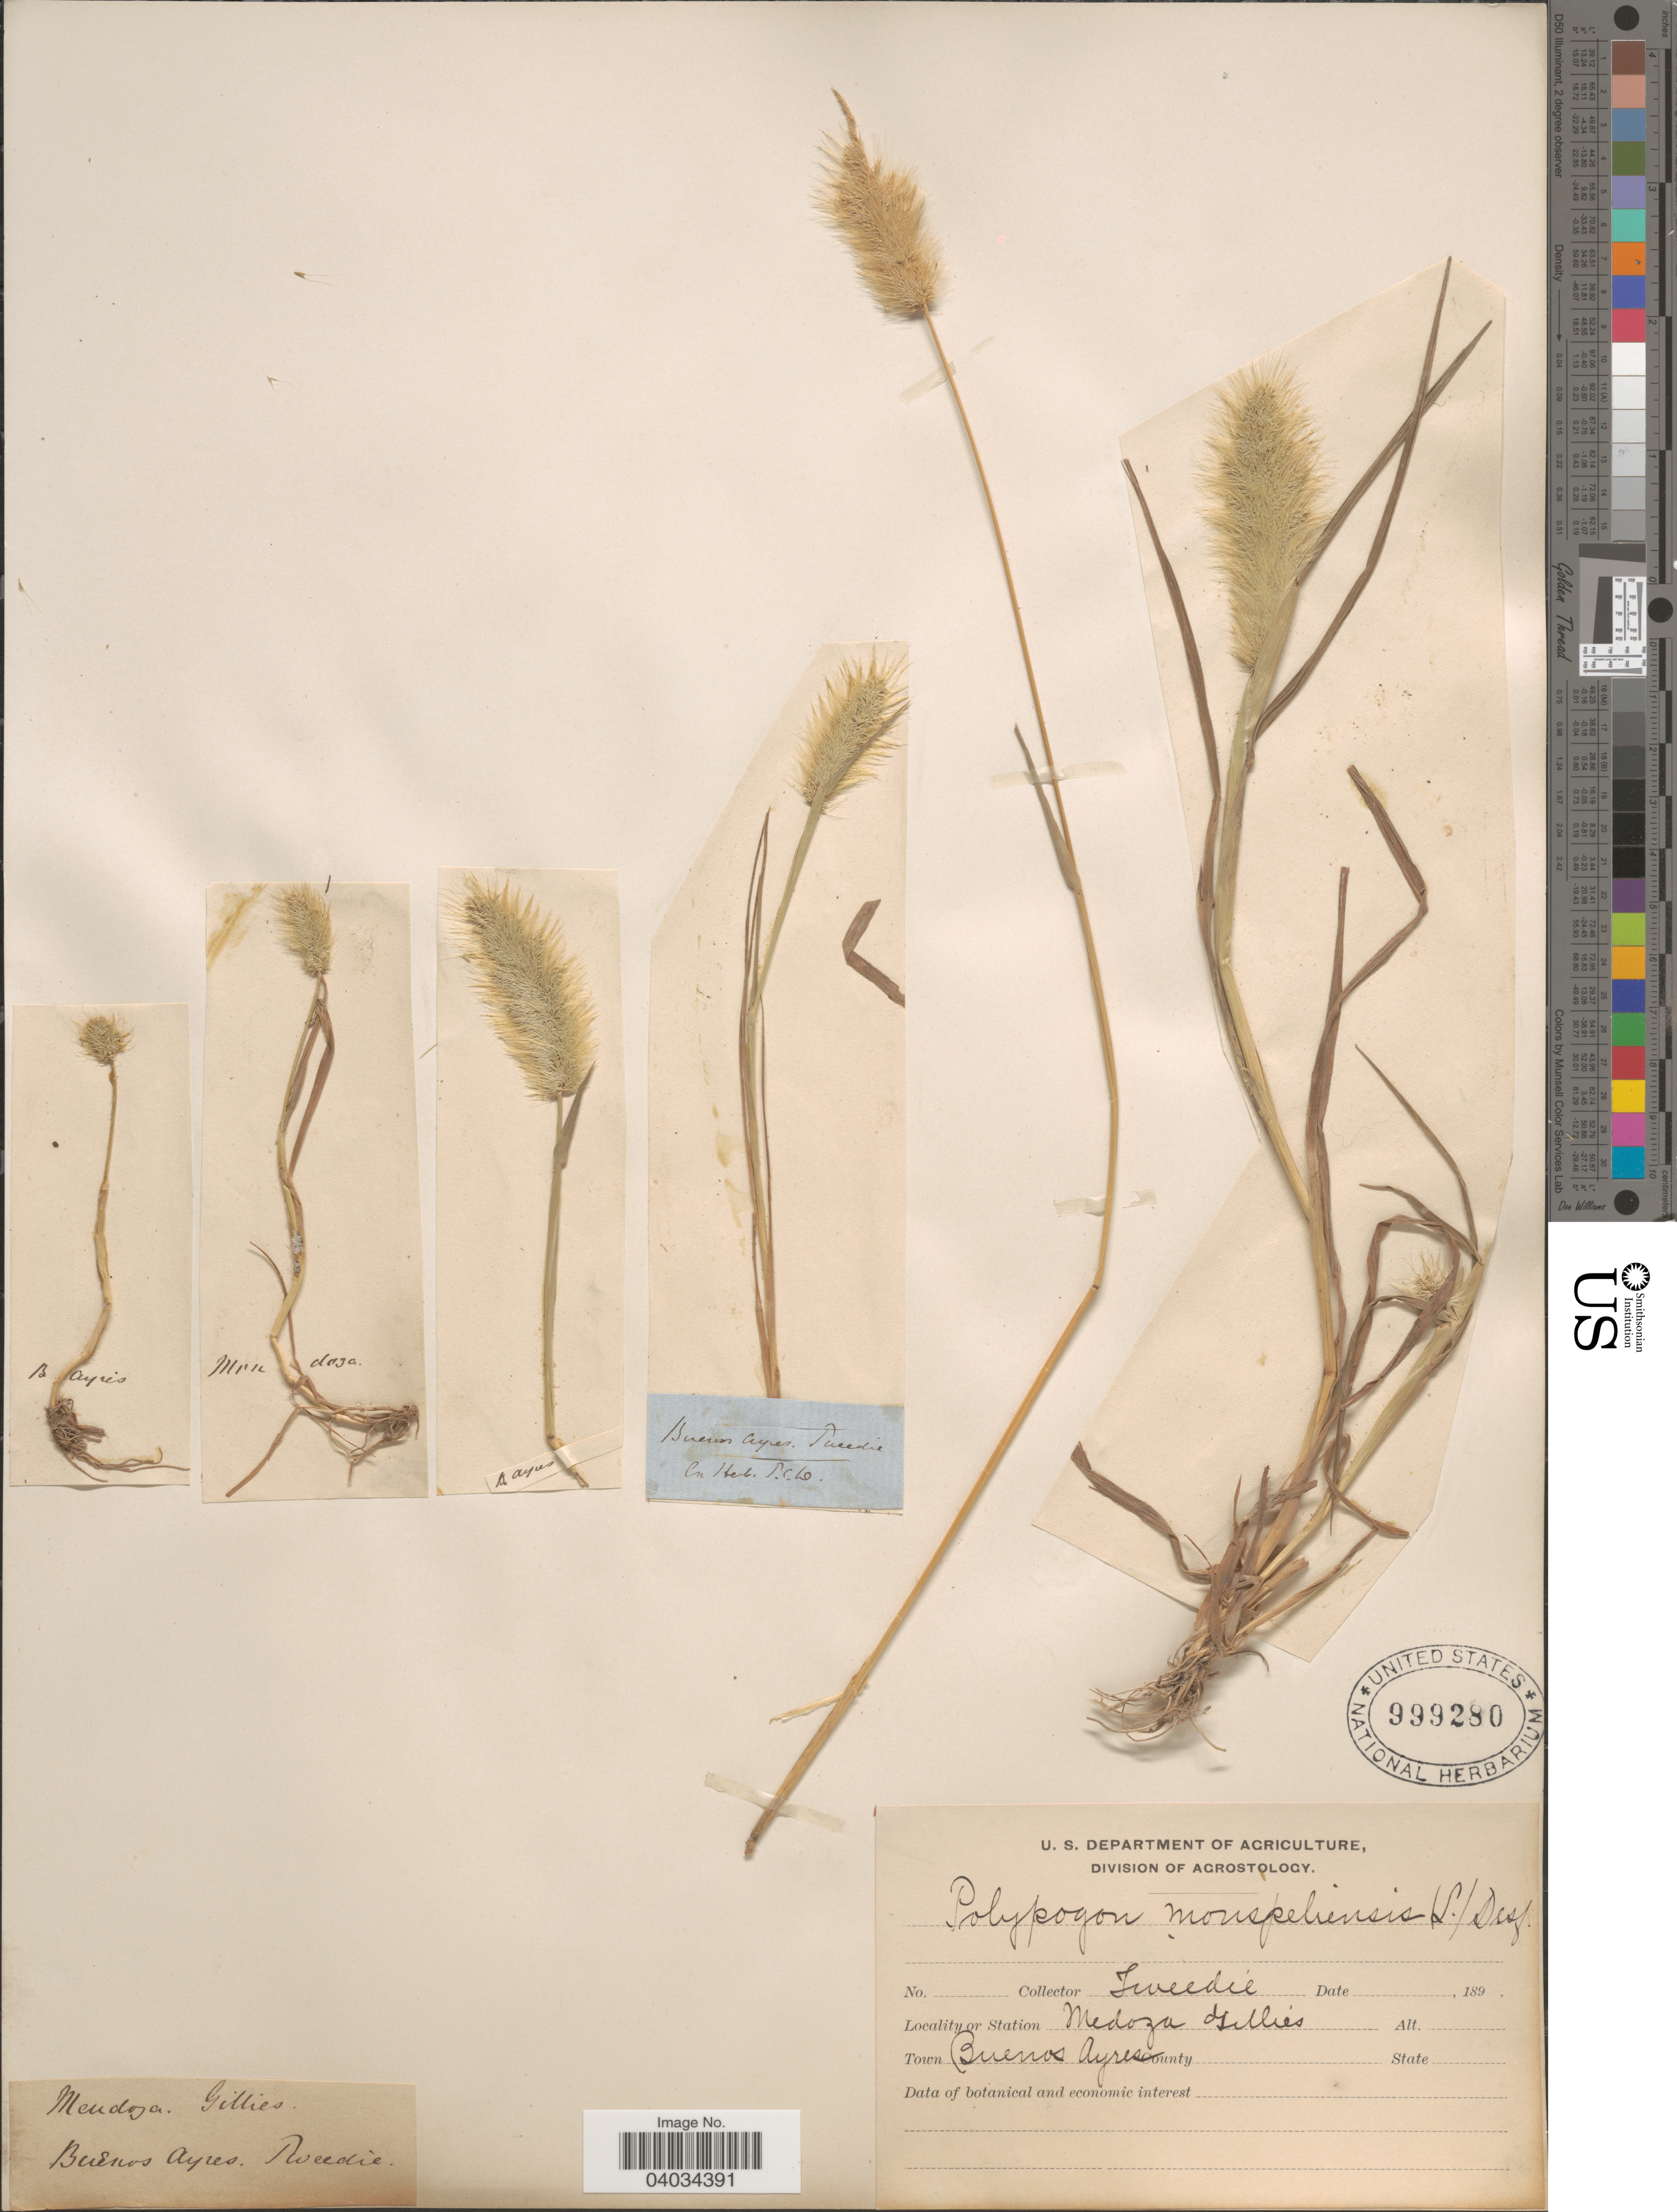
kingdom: Plantae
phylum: Tracheophyta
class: Liliopsida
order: Poales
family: Poaceae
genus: Polypogon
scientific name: Polypogon monspeliensis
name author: (L.) Desf.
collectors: -- Tweedie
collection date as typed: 189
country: Argentina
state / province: Buenos Aires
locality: Town Buenos Aires.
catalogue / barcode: US 999280-2